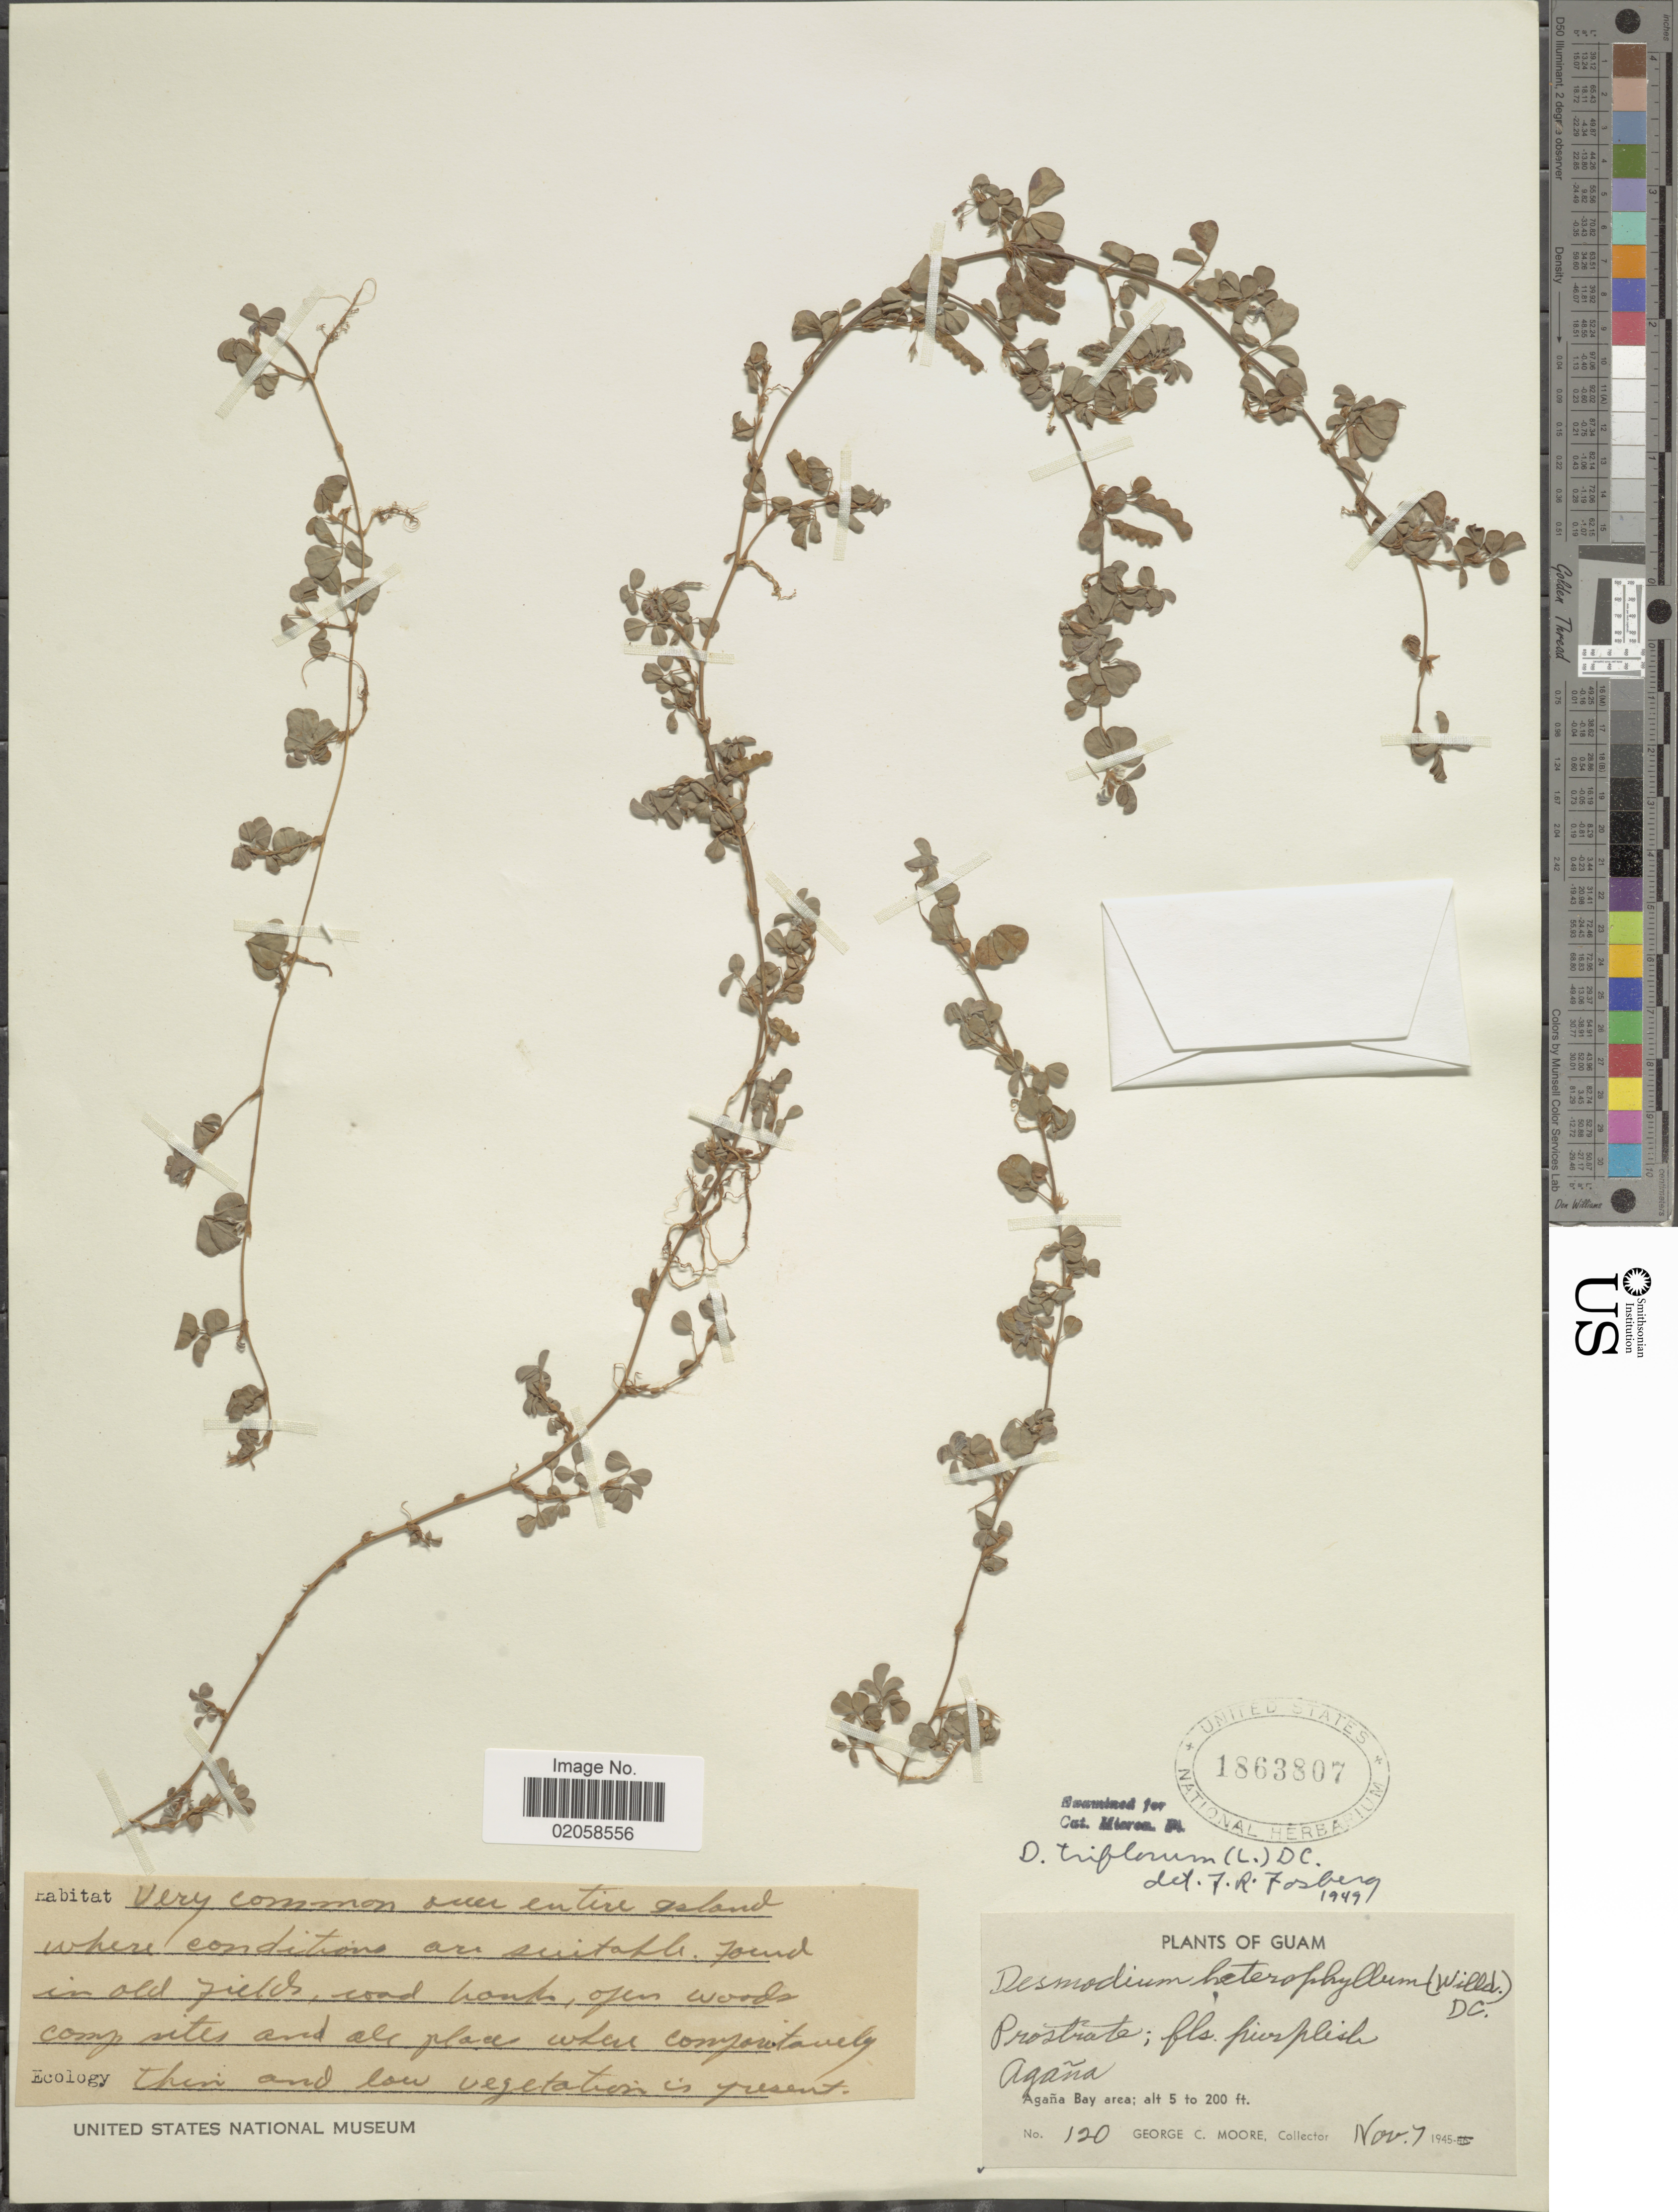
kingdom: Plantae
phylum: Tracheophyta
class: Magnoliopsida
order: Fabales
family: Fabaceae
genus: Grona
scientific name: Grona triflora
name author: (L.) H. Ohashi & K. Ohashi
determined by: Strong, Mark T., (BOT), Smithsonian Institution - National Museum of Natural History (UNITED STATES)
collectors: G. C. Moore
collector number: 120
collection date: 1945-11-07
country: Guam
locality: Porstrate, Agana Bay area, Agana, in old fields, road banks, open woods, camp sites.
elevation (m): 2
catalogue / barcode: US 1863807